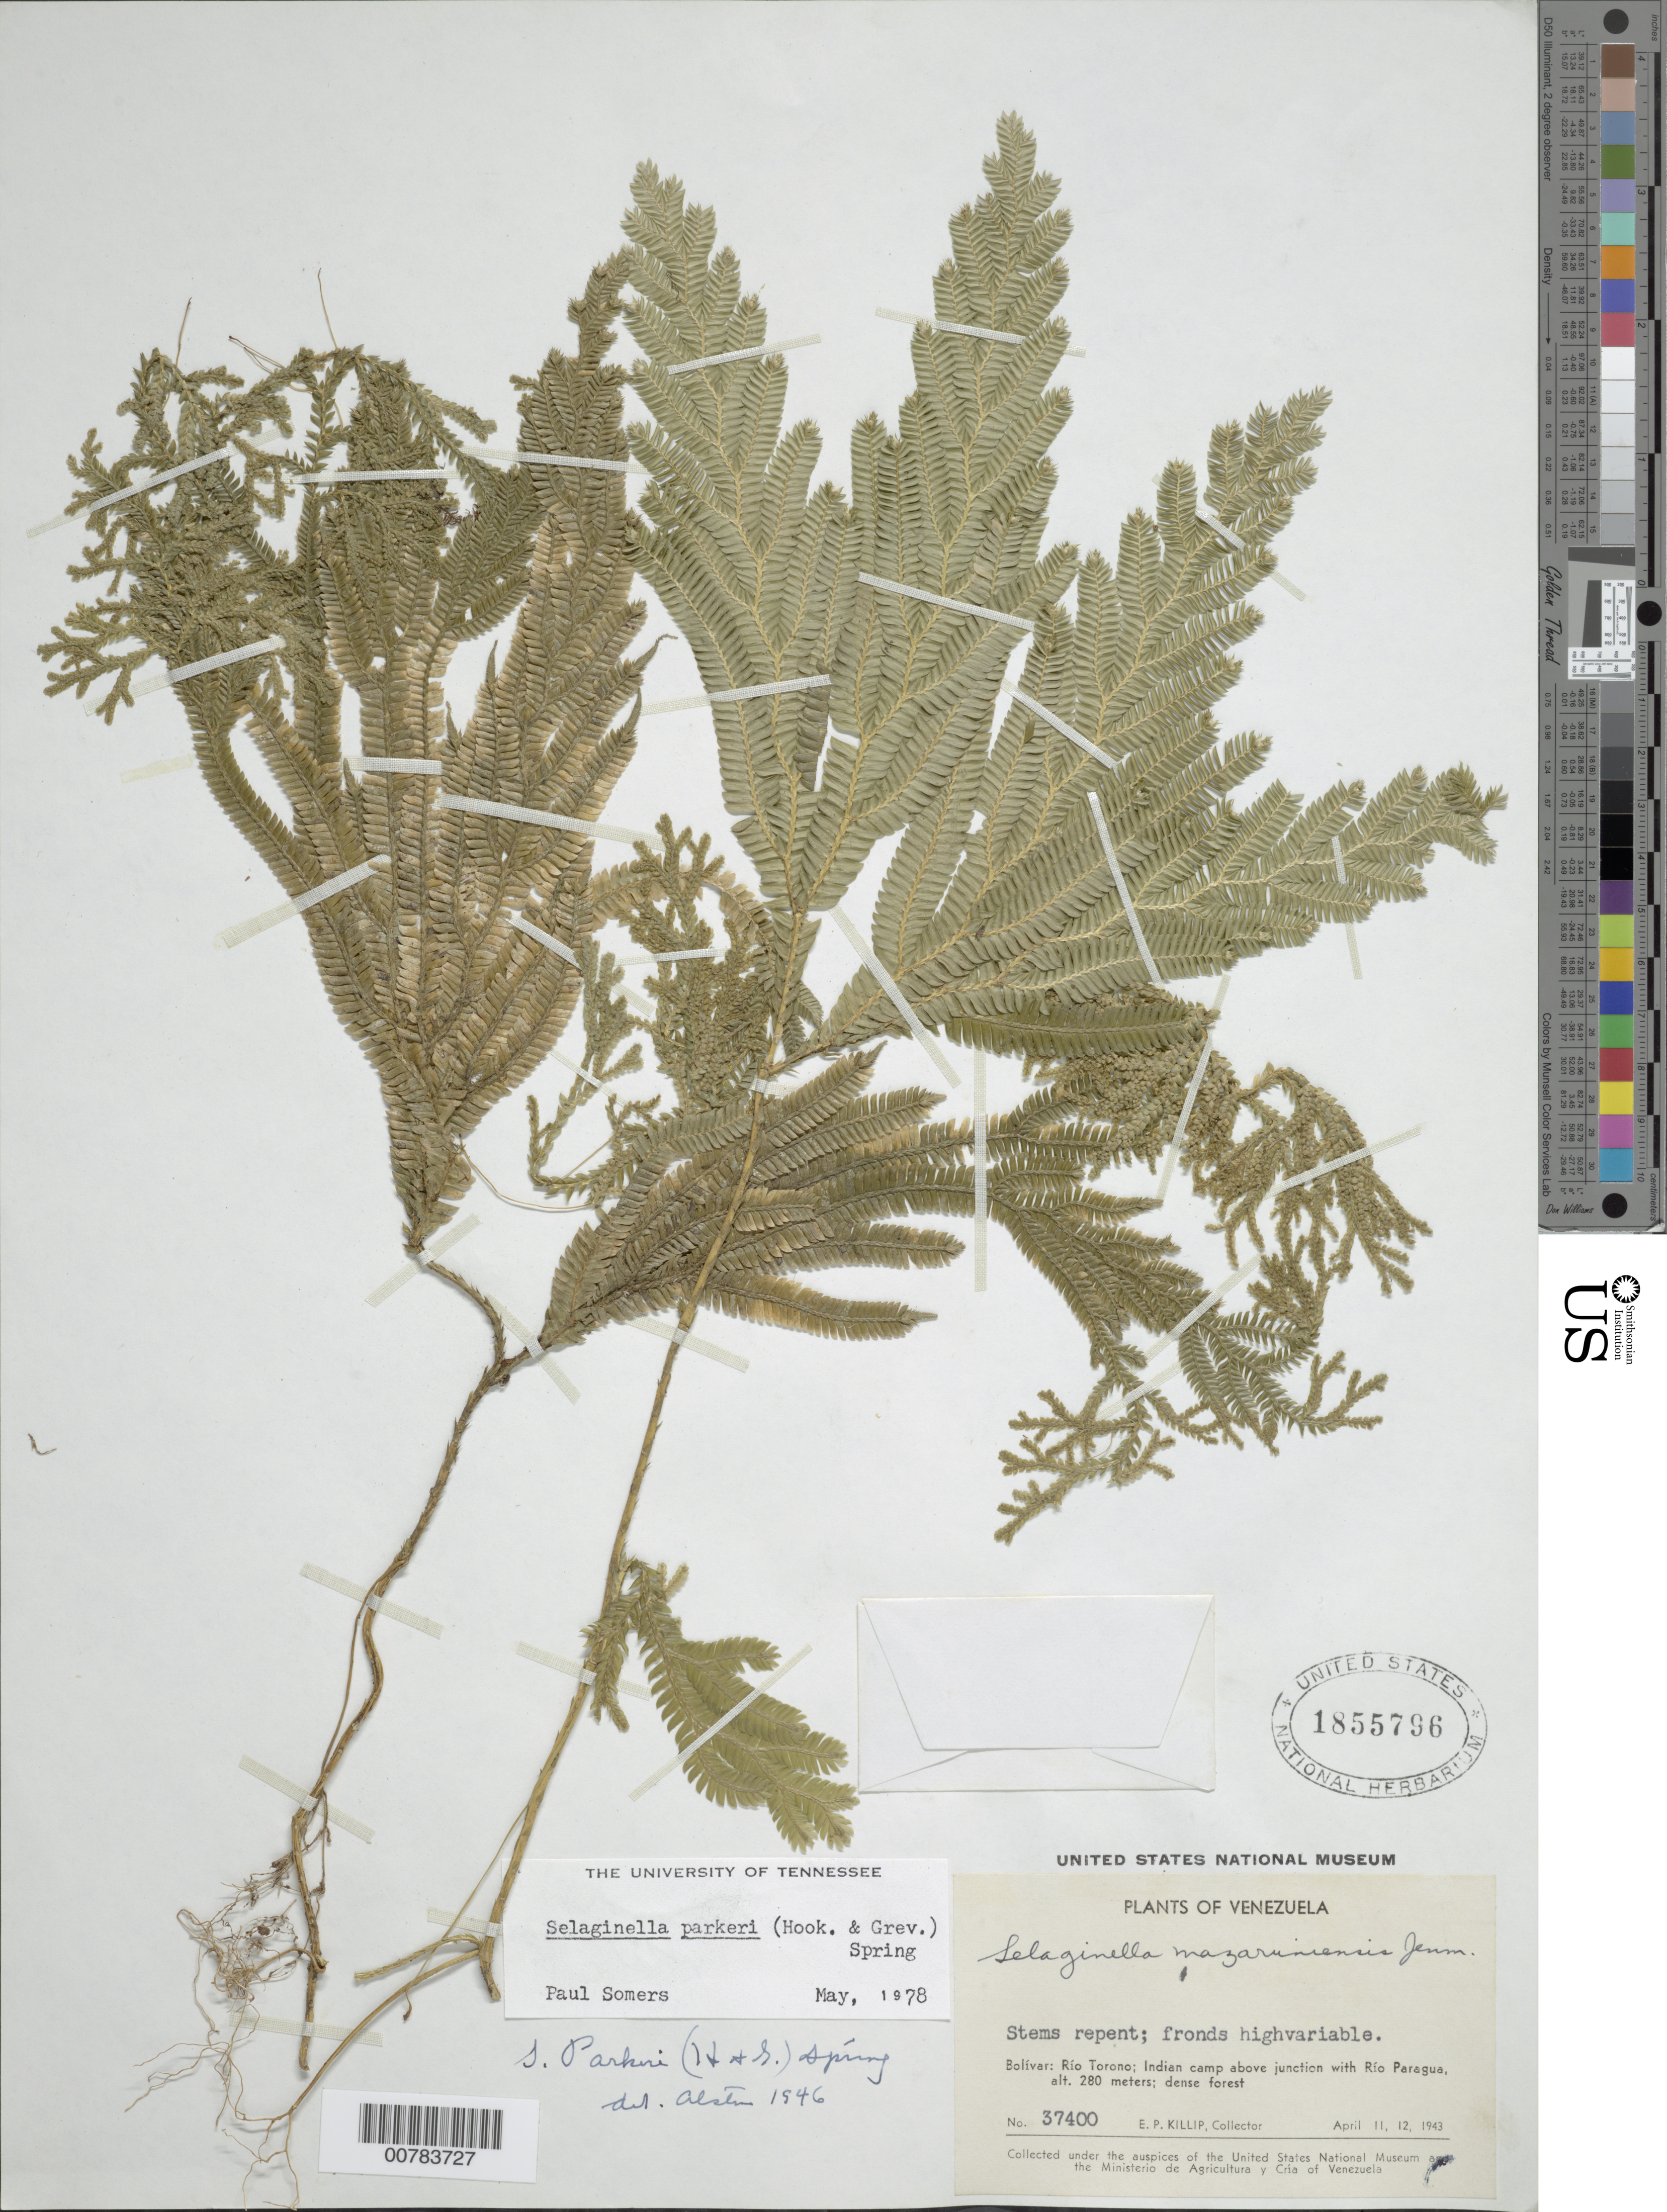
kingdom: Plantae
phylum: Tracheophyta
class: Lycopodiopsida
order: Selaginellales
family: Selaginellaceae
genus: Selaginella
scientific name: Selaginella parkeri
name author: (Hook. & Grev.) Spring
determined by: Somers, P., (TENN), University of Tennessee Knoxville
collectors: E. P. Killip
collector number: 37400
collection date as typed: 11-Apr-43 to 12-Apr-43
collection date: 1943-04-11/1943-04-12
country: Venezuela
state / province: Bolívar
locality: Río Torono, Indian camp above junction with Río Paragua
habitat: Dense forest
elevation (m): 280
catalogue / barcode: US 1855796